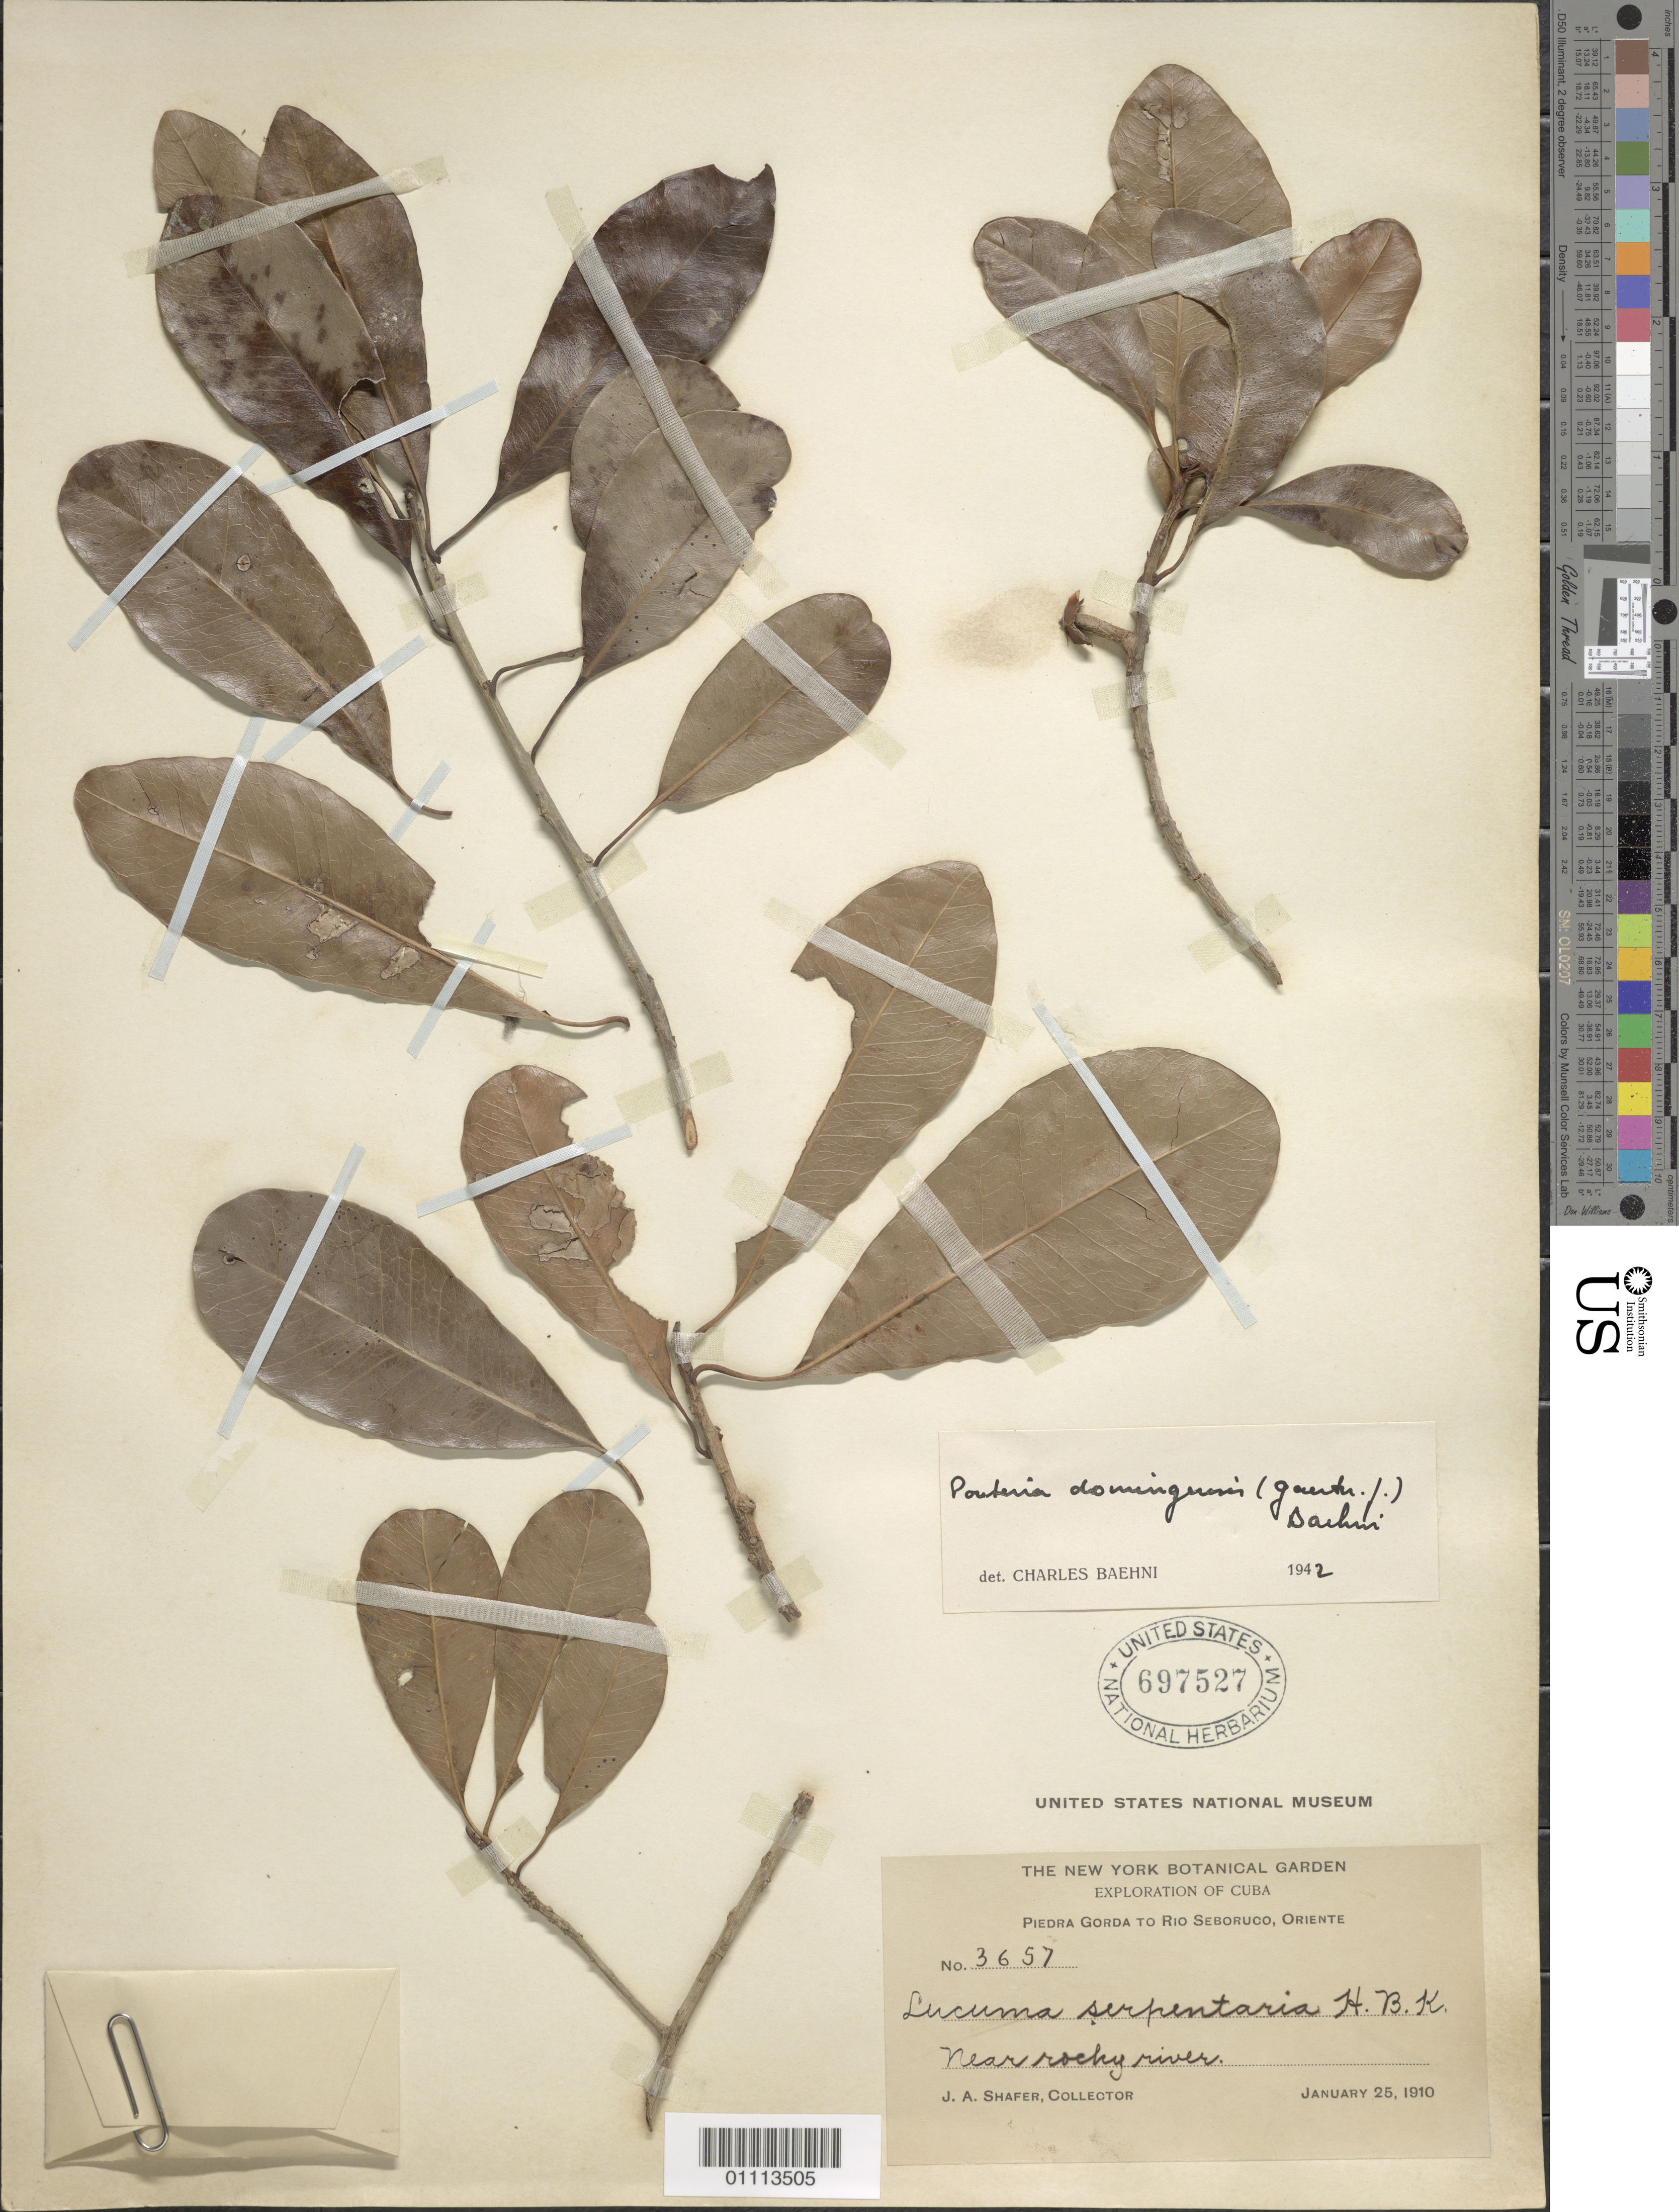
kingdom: Plantae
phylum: Tracheophyta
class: Magnoliopsida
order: Ericales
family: Sapotaceae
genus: Pouteria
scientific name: Pouteria domingensis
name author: (C.F. Gaertn.) Baehni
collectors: J. A. Shafer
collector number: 3657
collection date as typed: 25 Jan 1910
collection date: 1910-01-25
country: Cuba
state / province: Oriente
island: Cuba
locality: Piedra Gorda to Rio Seboruco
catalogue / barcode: US 697527